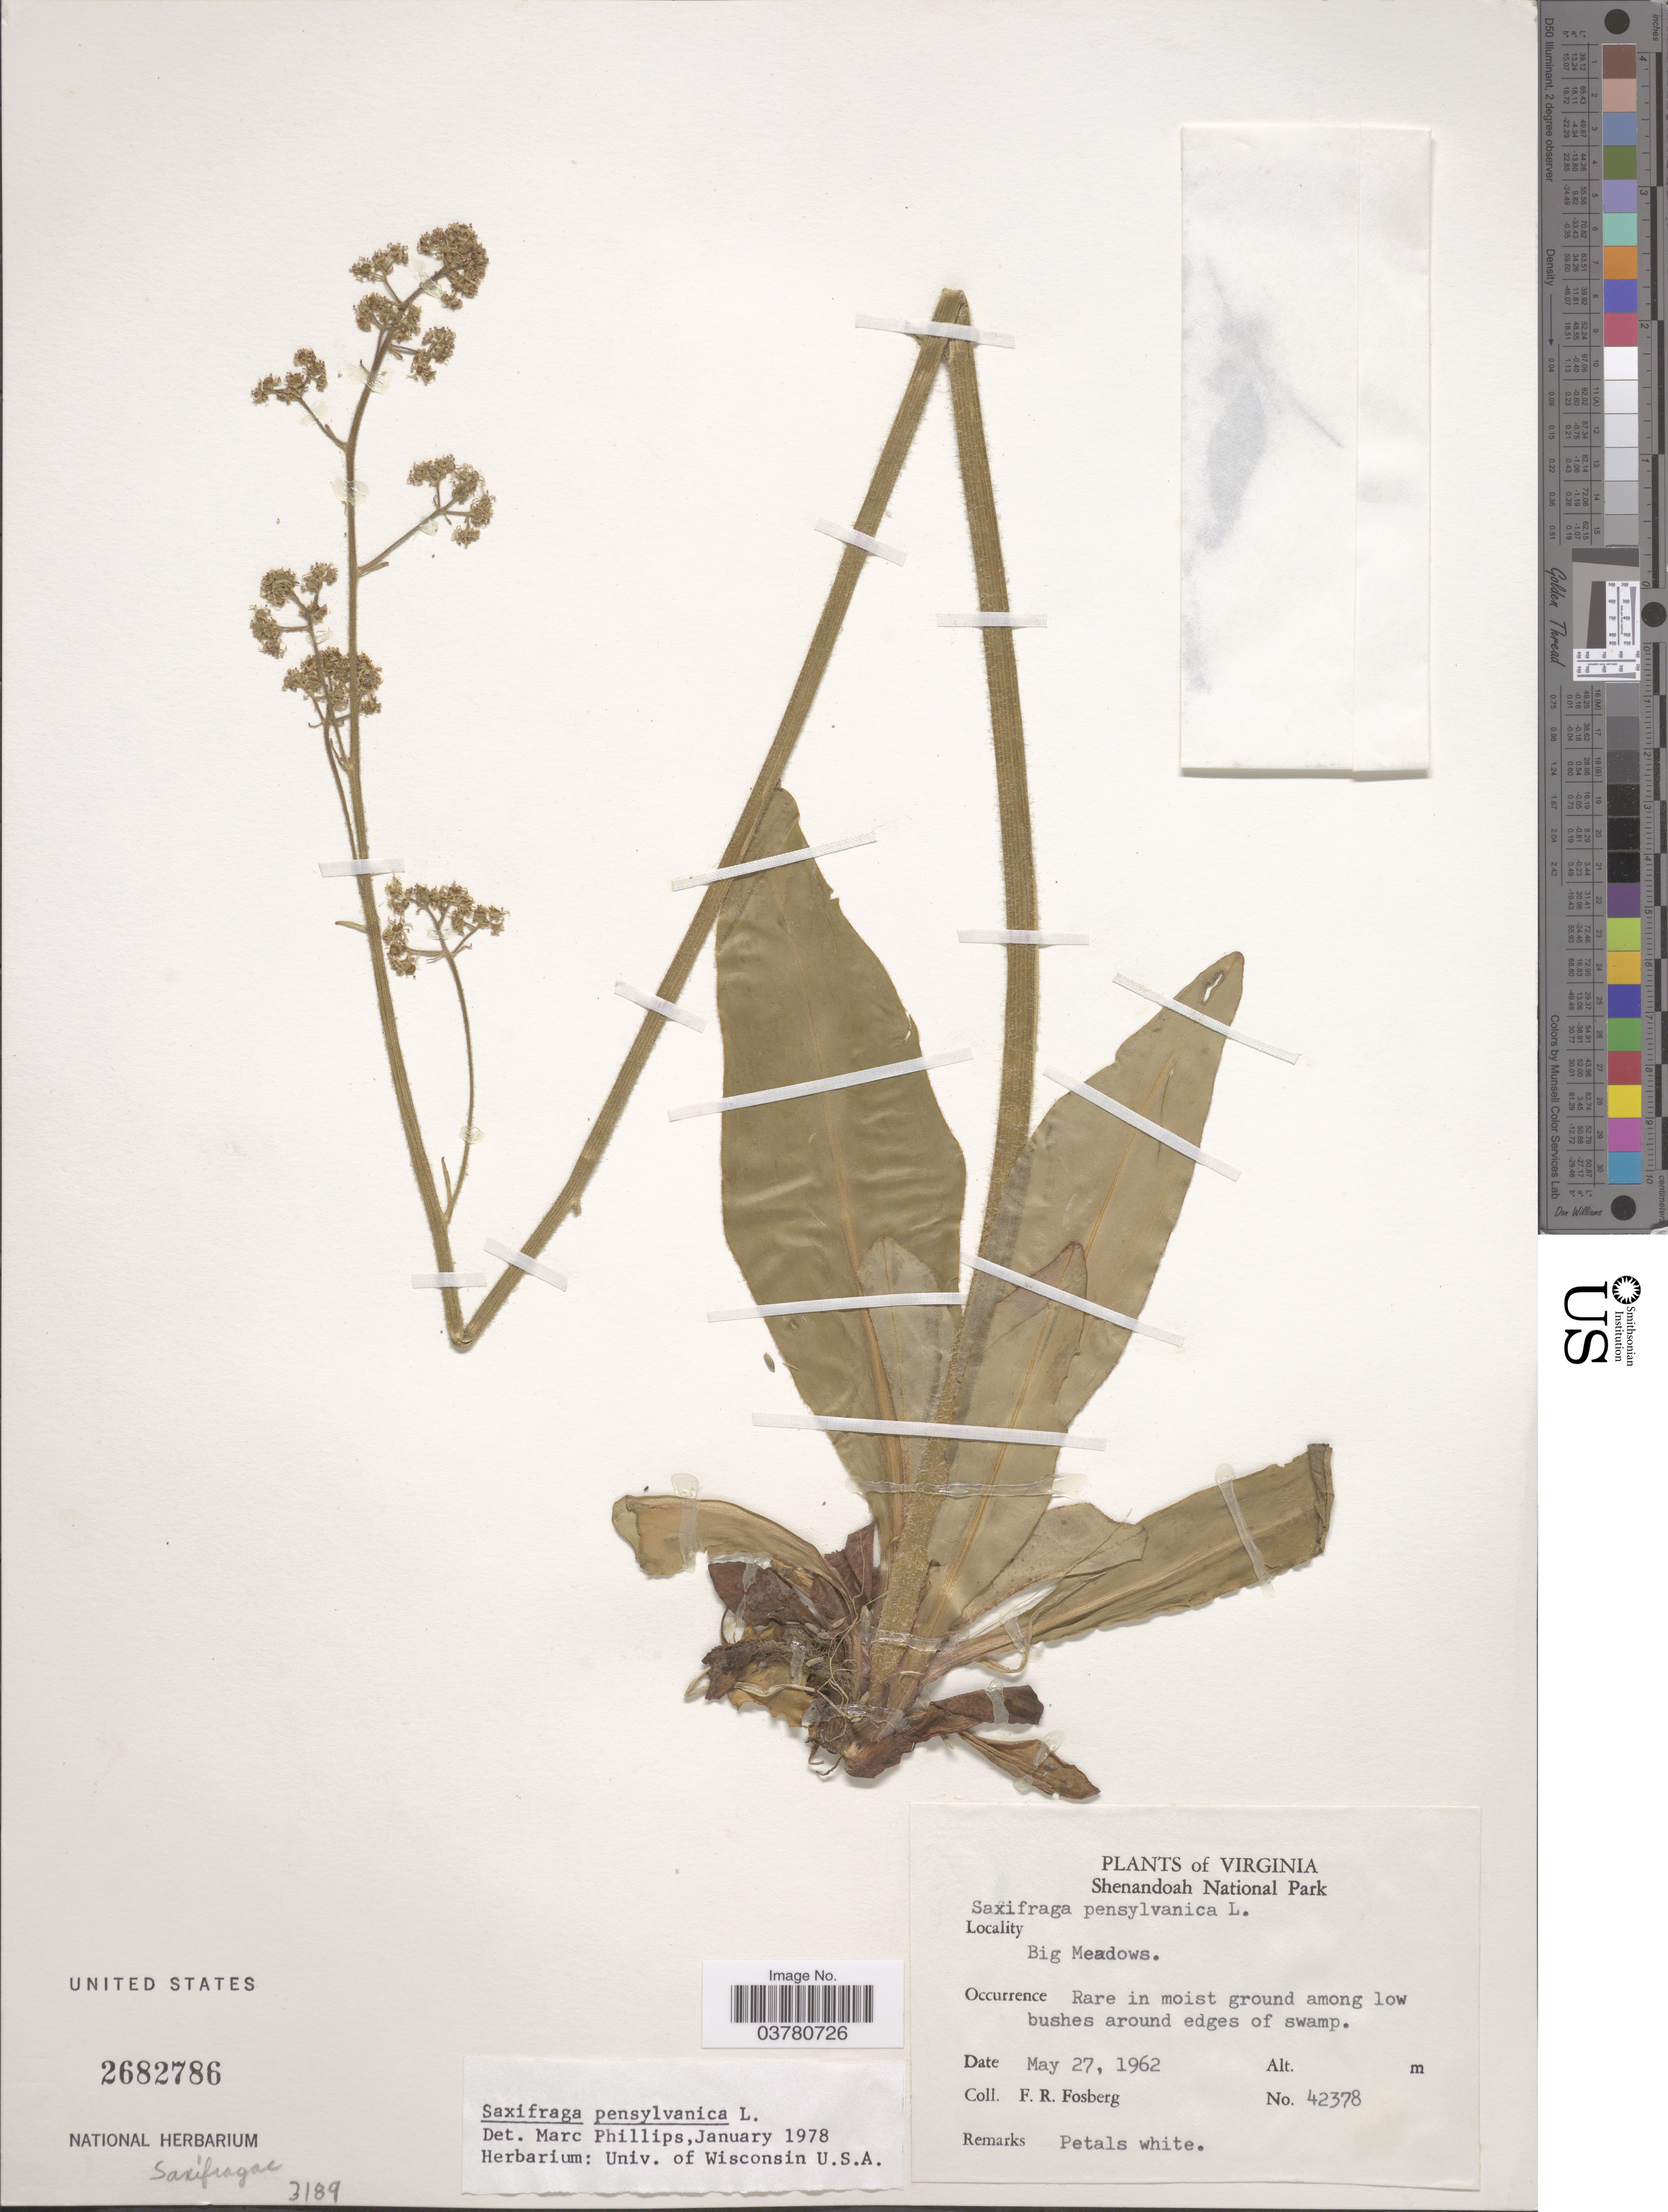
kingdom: Plantae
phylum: Tracheophyta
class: Magnoliopsida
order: Saxifragales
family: Saxifragaceae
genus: Micranthes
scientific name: Micranthes pensylvanica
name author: (L.) Haw.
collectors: F. R. Fosberg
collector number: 42378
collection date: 1962-05-27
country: United States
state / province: Virginia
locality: Shenandoah National Park. Big Meadows.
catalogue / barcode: US 2682786